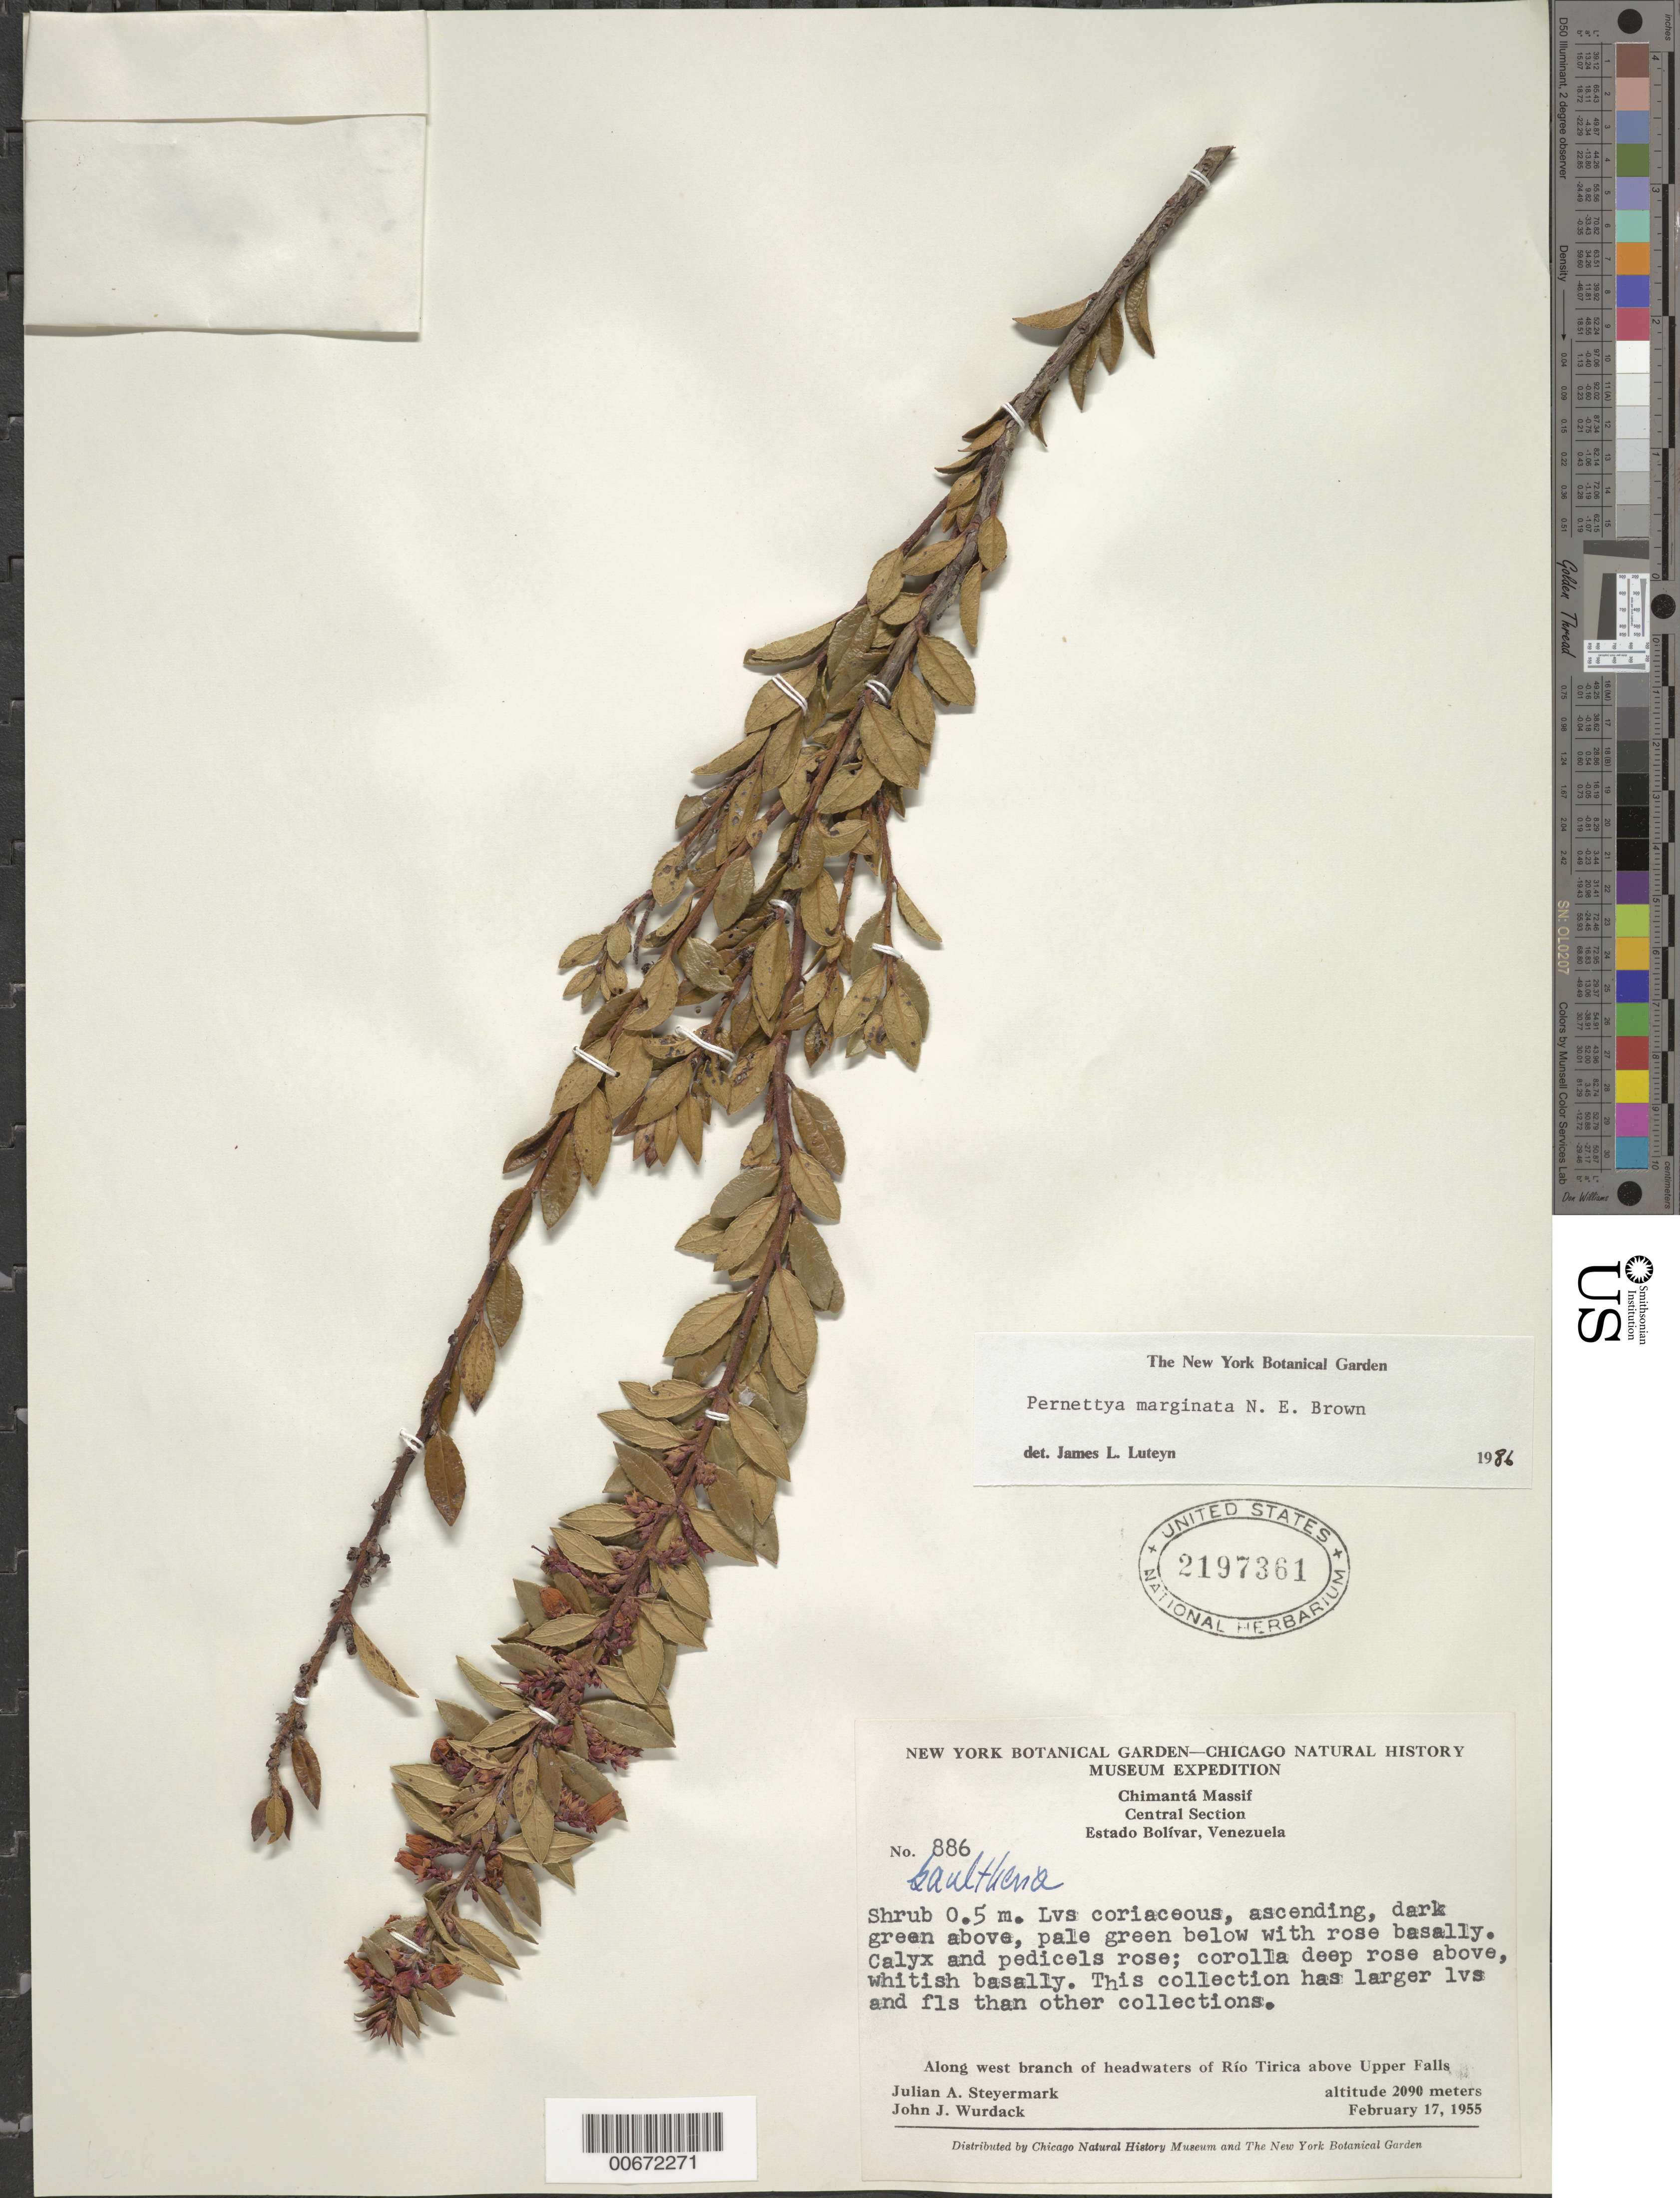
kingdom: Plantae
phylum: Tracheophyta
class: Magnoliopsida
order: Ericales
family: Ericaceae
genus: Pernettya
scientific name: Pernettya marginata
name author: N.E. Br.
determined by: Luteyn, J. L.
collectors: J. Steyermark & J. J. Wurdack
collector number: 55 886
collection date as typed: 17-Feb-55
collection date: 1955-02-17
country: Venezuela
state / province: Bolívar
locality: Chimantá Massif, Río Tirica, above Upper Falls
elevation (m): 2090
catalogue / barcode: US 2197361